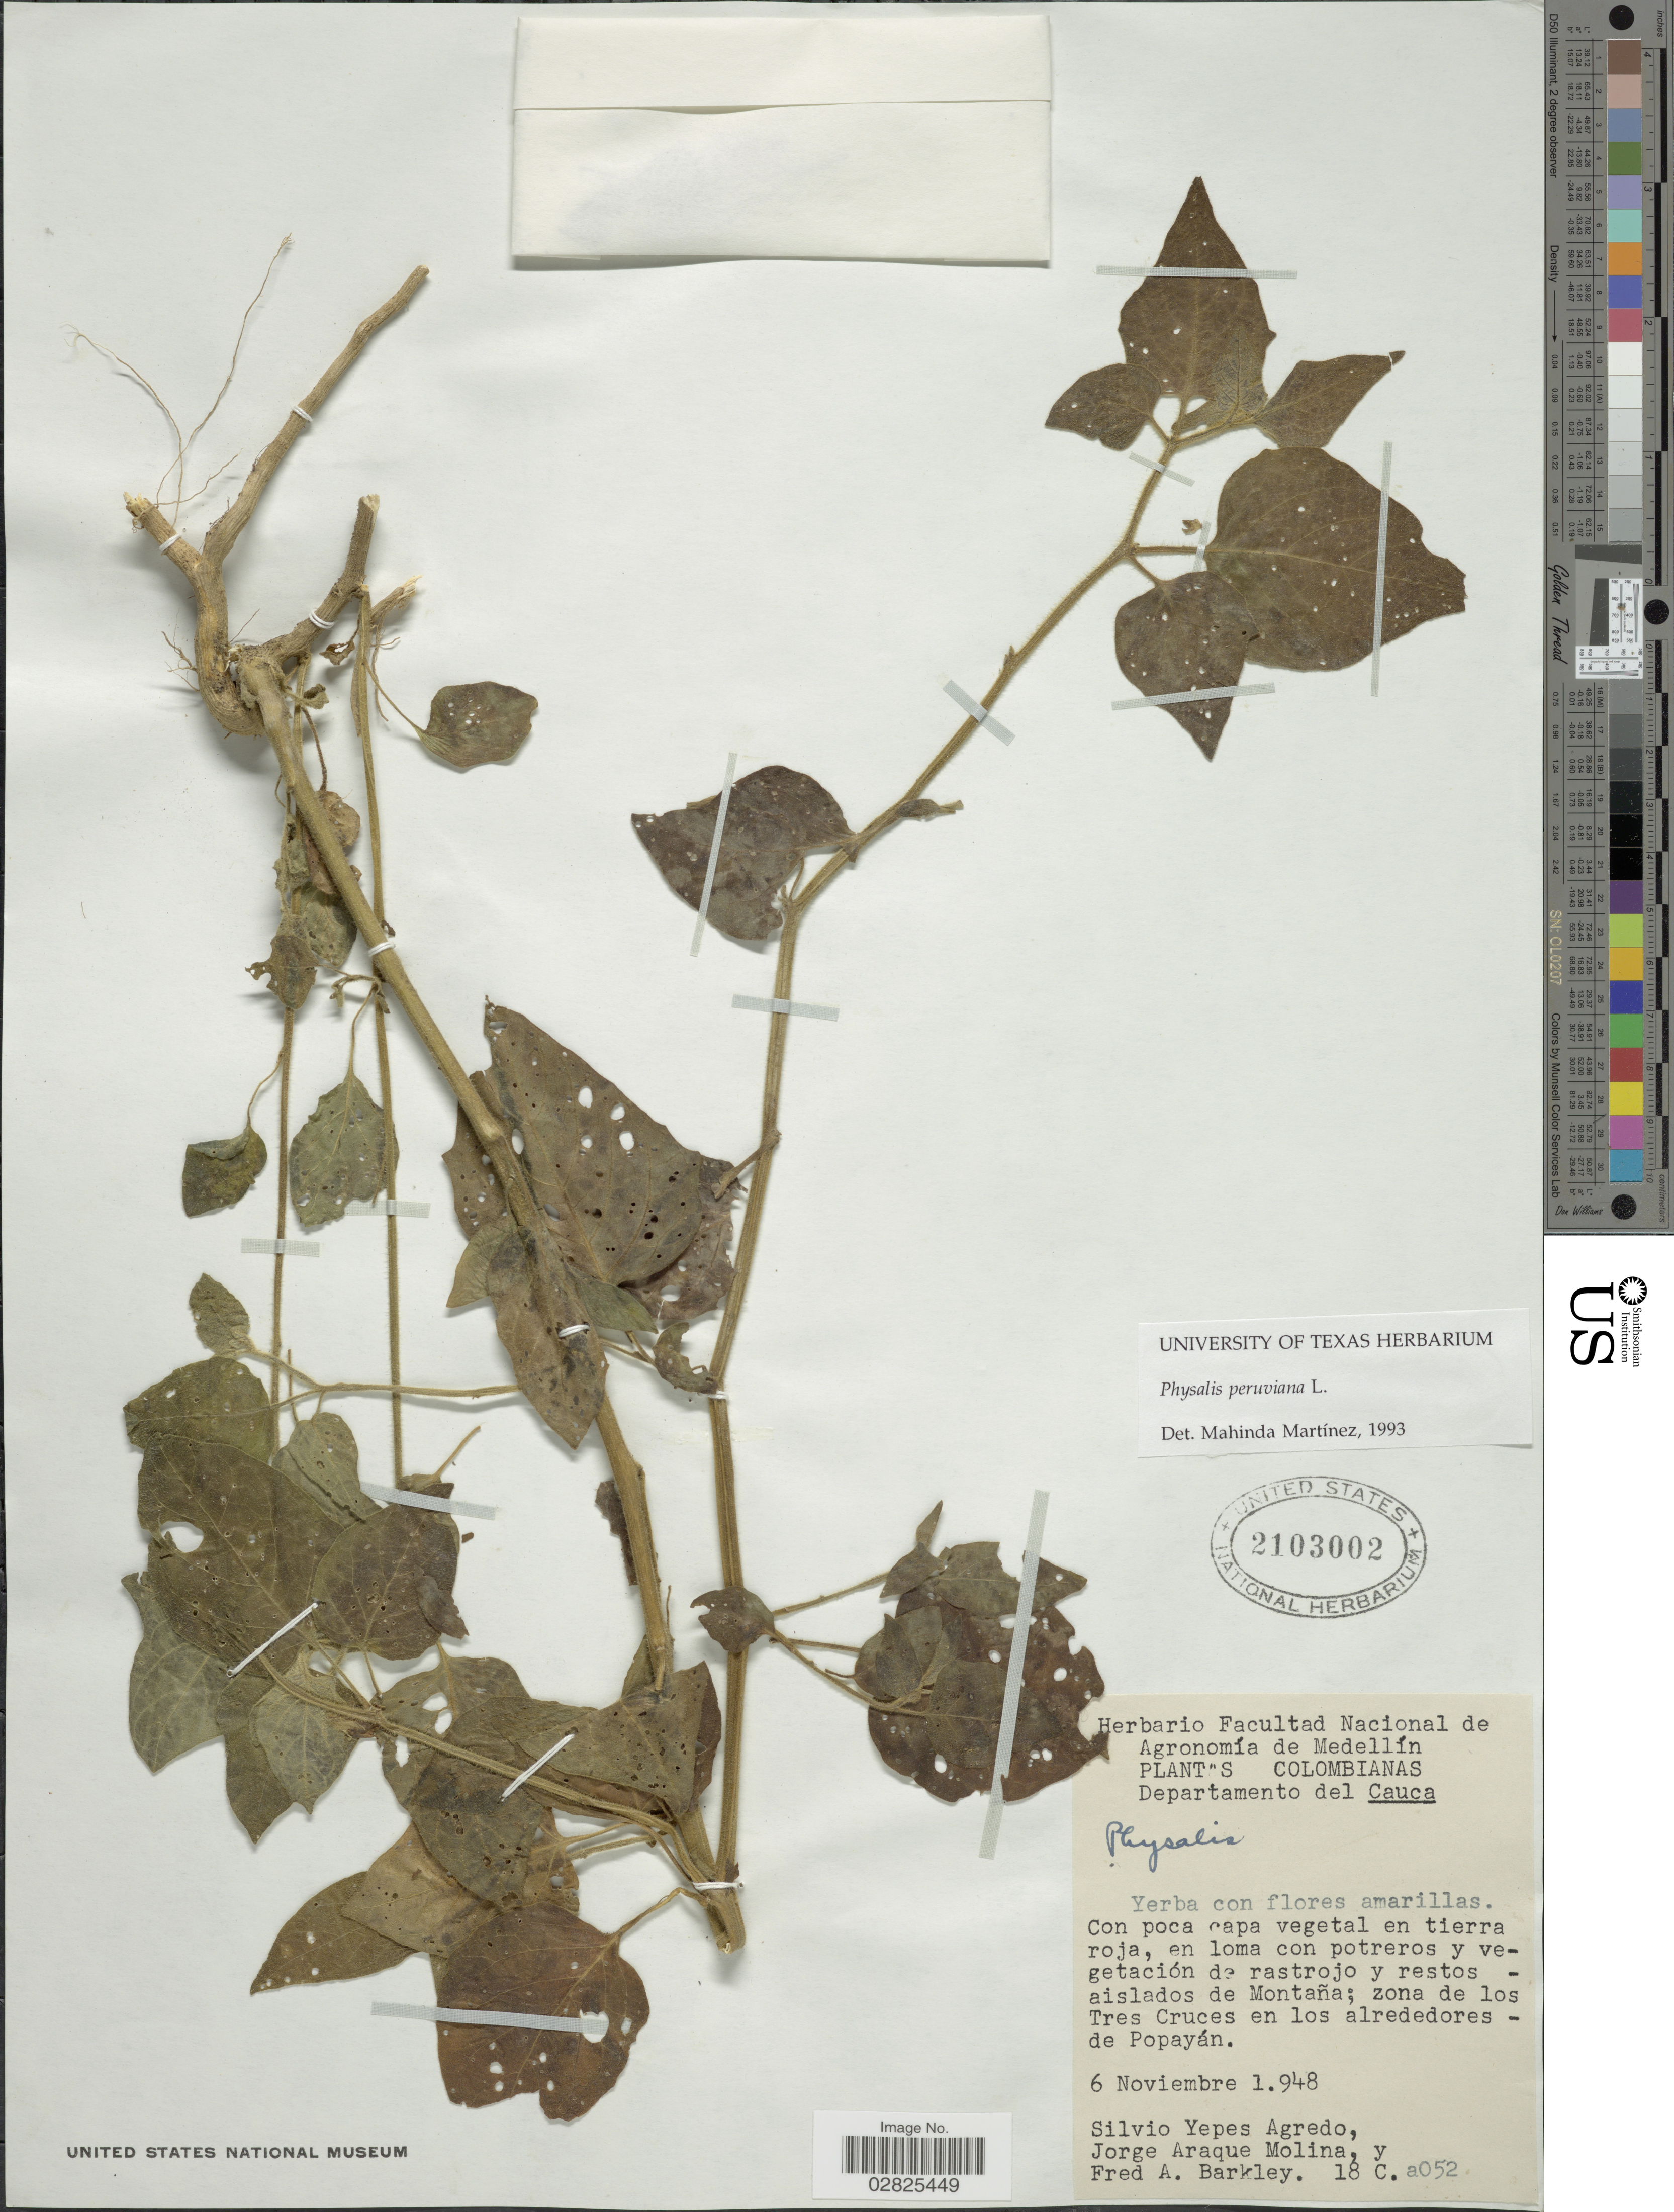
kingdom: Plantae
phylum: Tracheophyta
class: Magnoliopsida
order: Solanales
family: Solanaceae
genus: Physalis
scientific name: Physalis peruviana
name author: L.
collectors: S. Yepes-Agredo, J. Araque Molina & F. A. Barkley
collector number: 18C.a052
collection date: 1948-11-06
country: Colombia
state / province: Cauca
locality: Departamento del Cauca. Aislados de Montaña; zona de los Tres Cruces en los alrededores - de Popayán.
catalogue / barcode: US 2103002